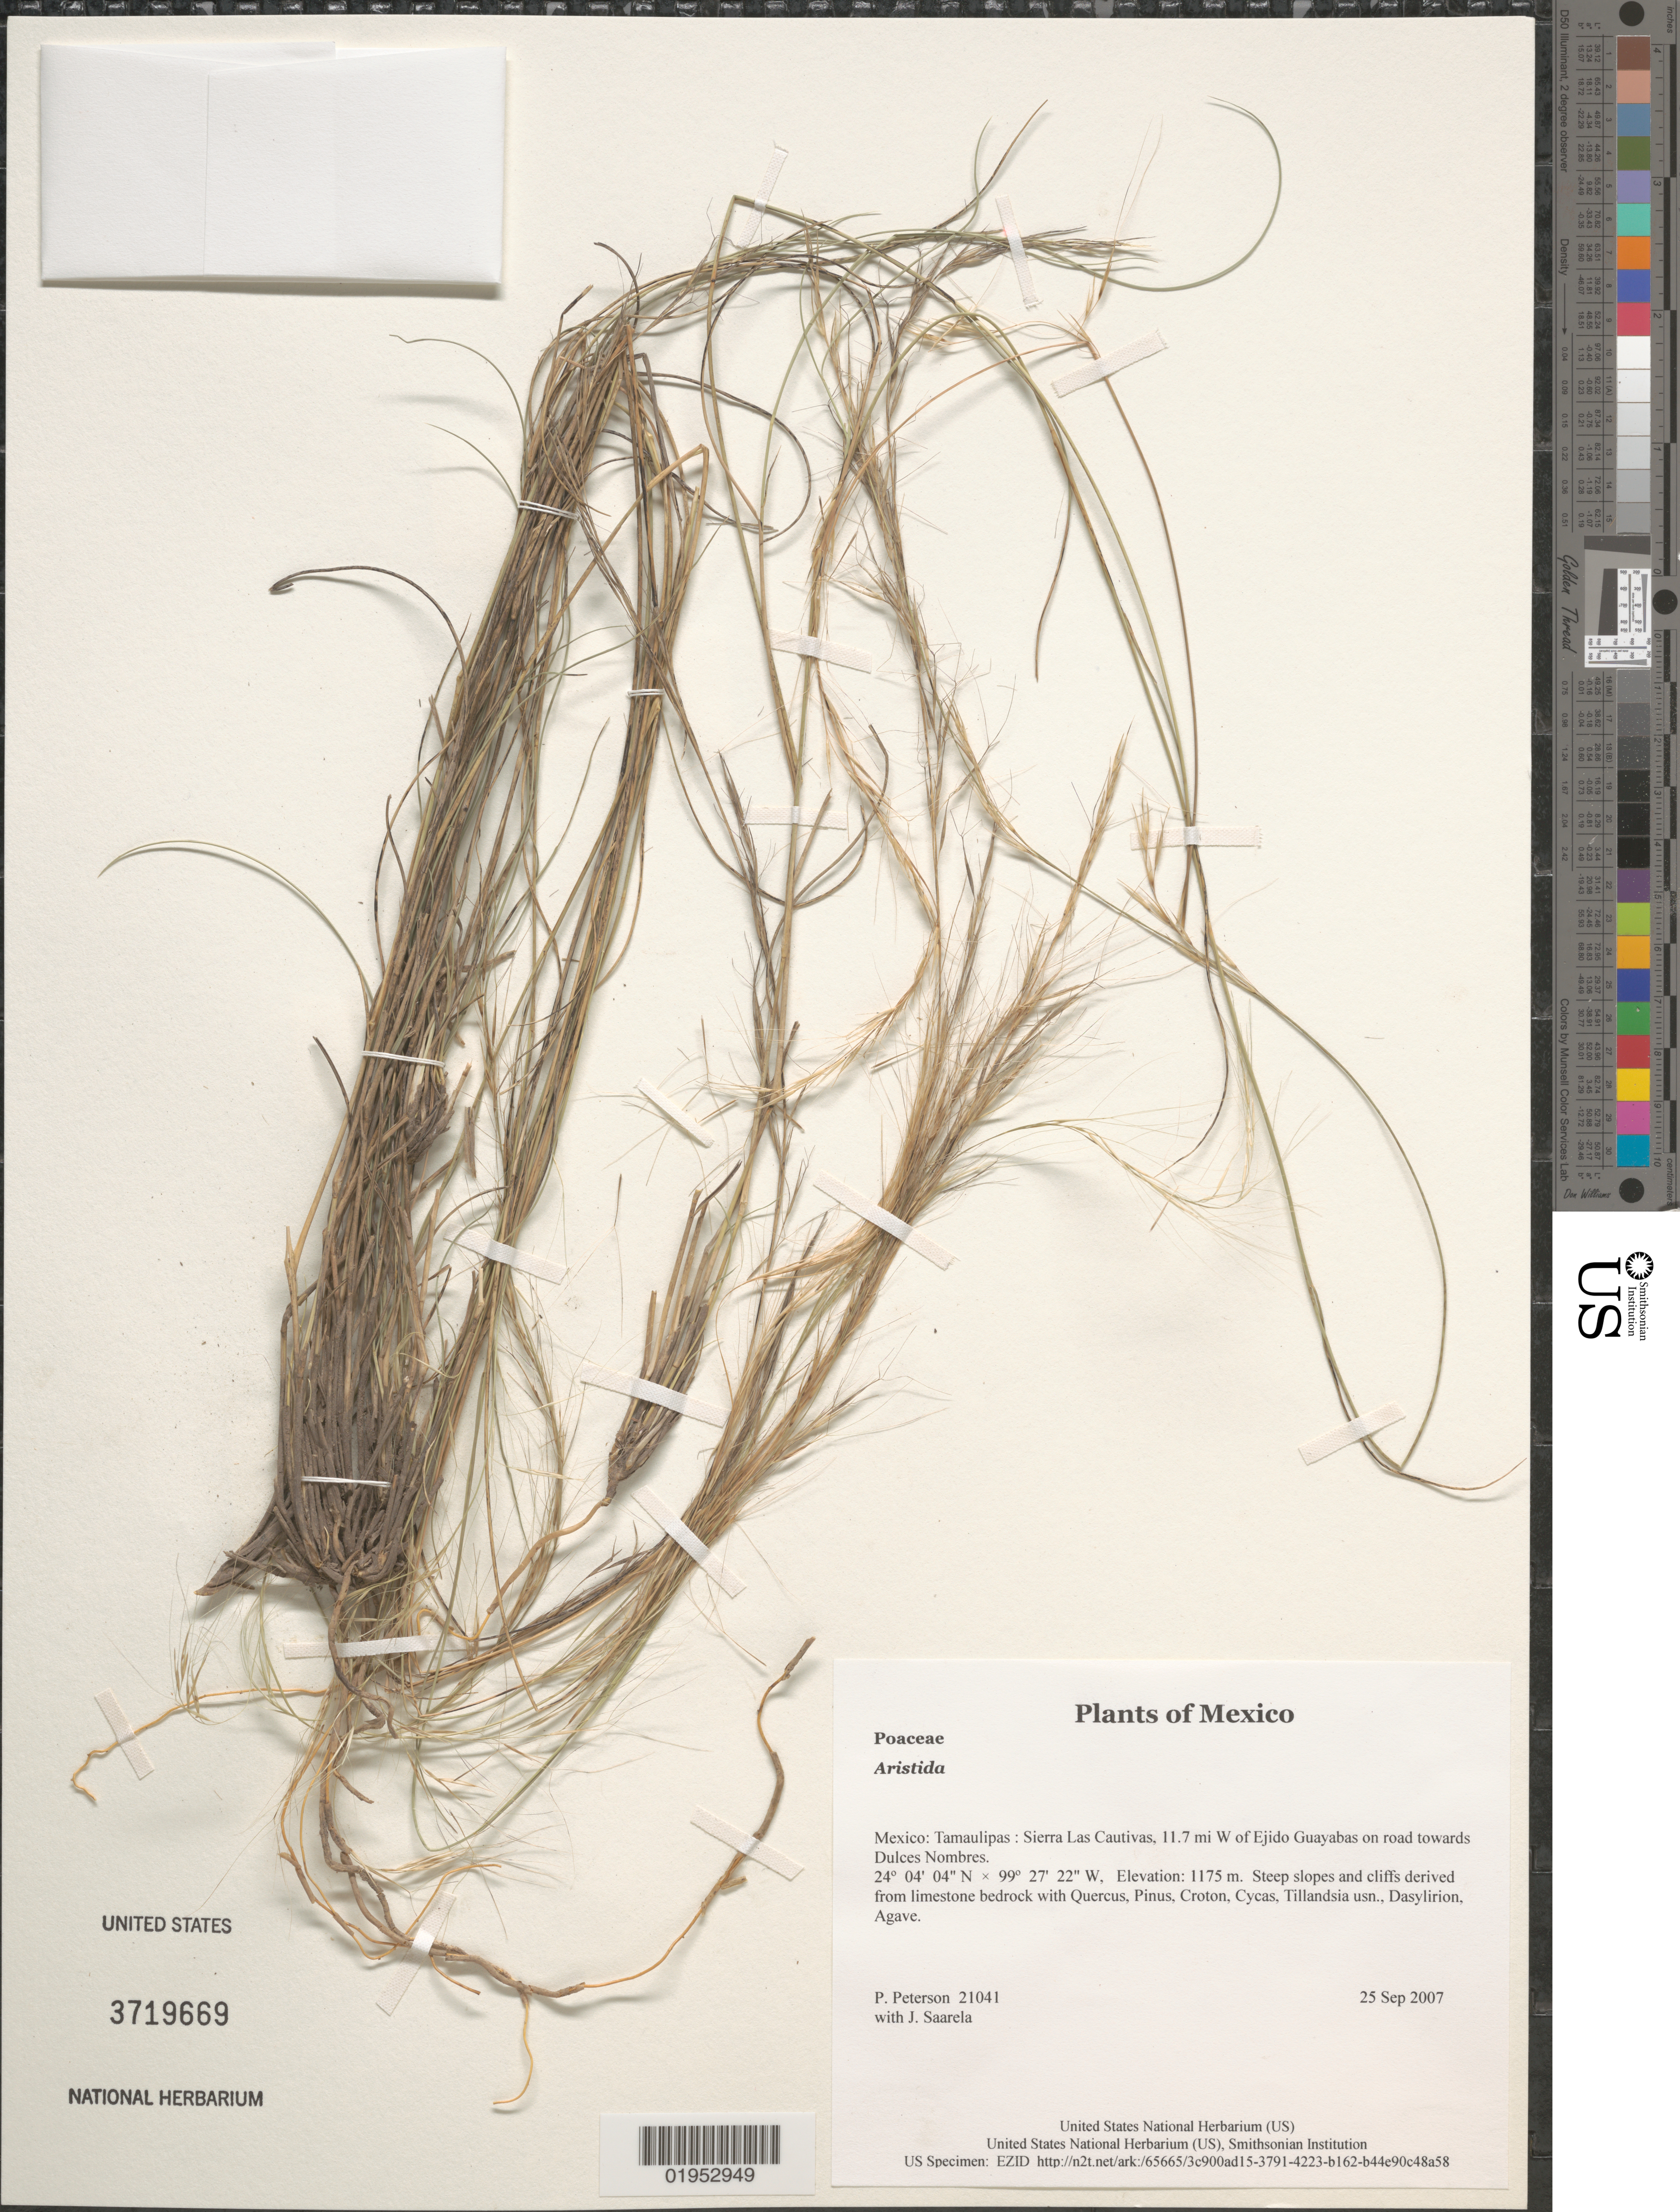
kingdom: Plantae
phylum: Tracheophyta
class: Liliopsida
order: Poales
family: Poaceae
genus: Aristida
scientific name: Aristida sp.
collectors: P. M. Peterson & J. Saarela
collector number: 21041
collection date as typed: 25 Sep 2007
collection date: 2007-09-25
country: Mexico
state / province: Tamaulipas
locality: Sierra Las Cautivas, 11.7 mi W of Ejido Guayabas on road towards Dulces Nombres.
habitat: Steep slopes and cliffs derived from limestone bedrock with Quercus, Pinus, Croton, Cycas, Tillandsia usn., Dasylirion, Agave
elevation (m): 1175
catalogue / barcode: US 3719669